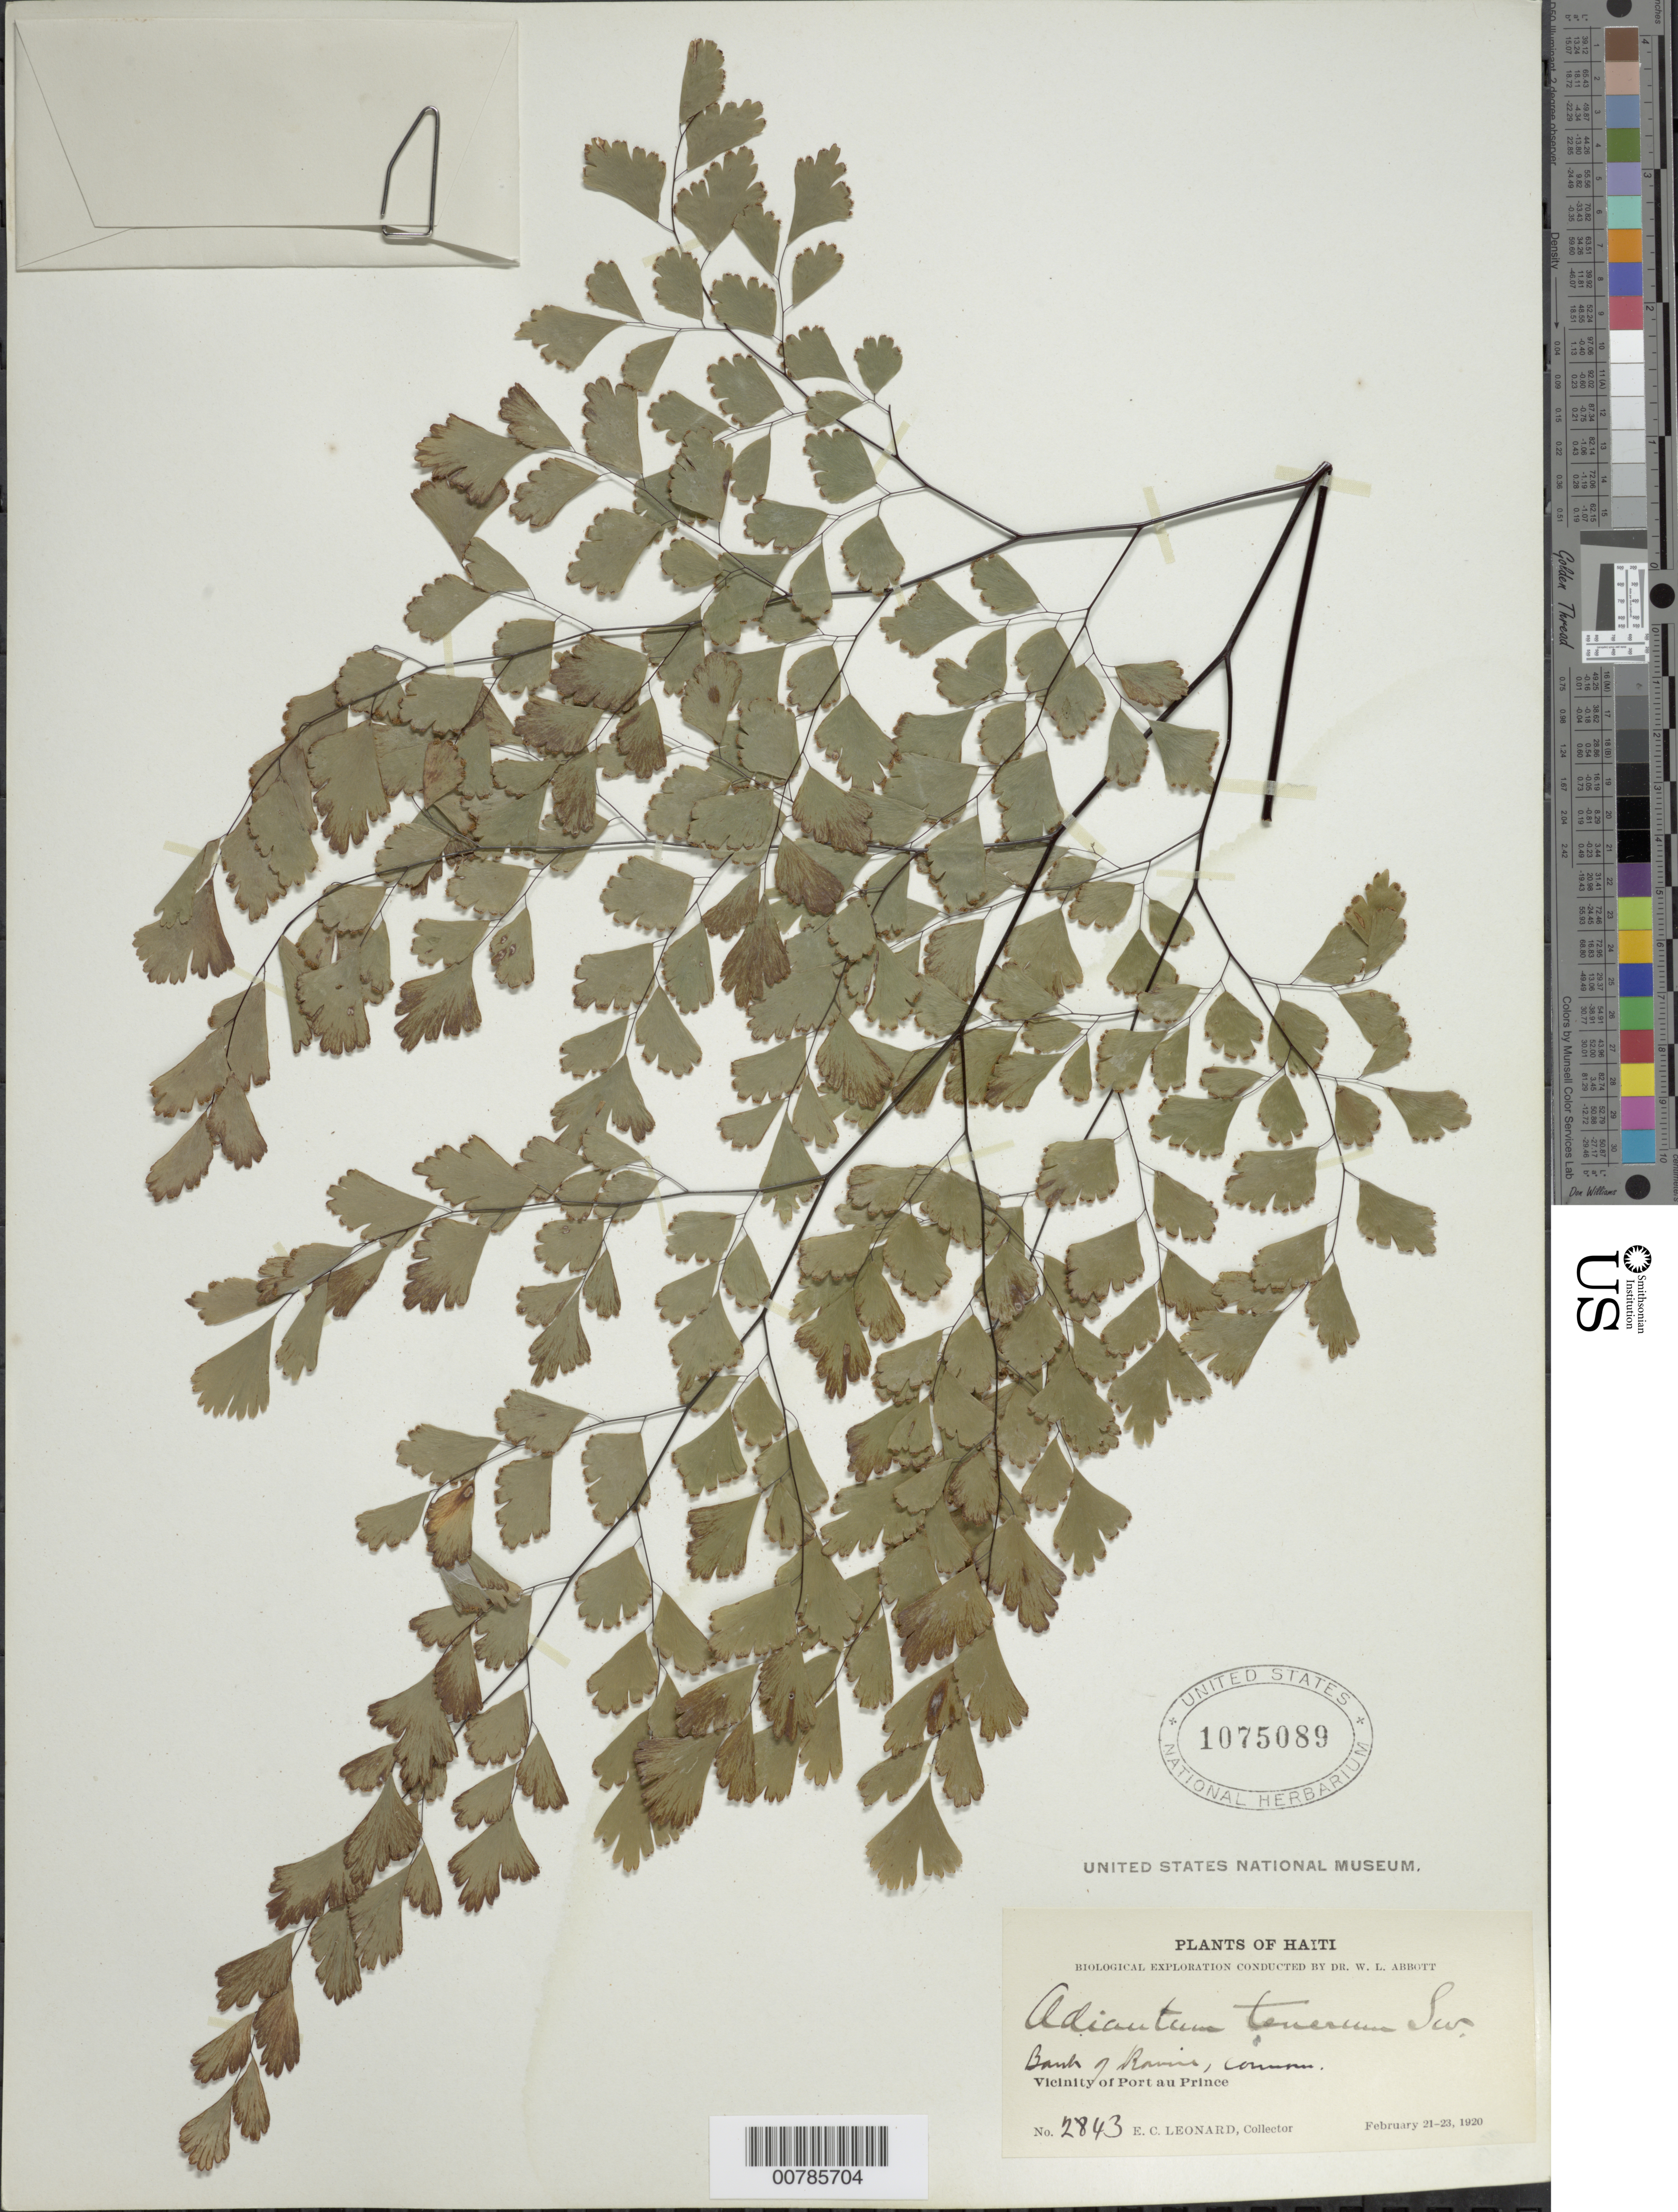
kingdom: Plantae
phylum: Tracheophyta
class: Polypodiopsida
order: Polypodiales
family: Pteridaceae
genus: Adiantum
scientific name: Adiantum tenerum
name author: Sw.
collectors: E. C. Leonard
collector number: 2843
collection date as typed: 21 Feb 1920 to 23 Feb 1920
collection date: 1920-02-21/1920-02-23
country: Haiti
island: Hispaniola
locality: Port au Prince, vicinity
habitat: Bank of ravine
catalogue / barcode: US 1075089